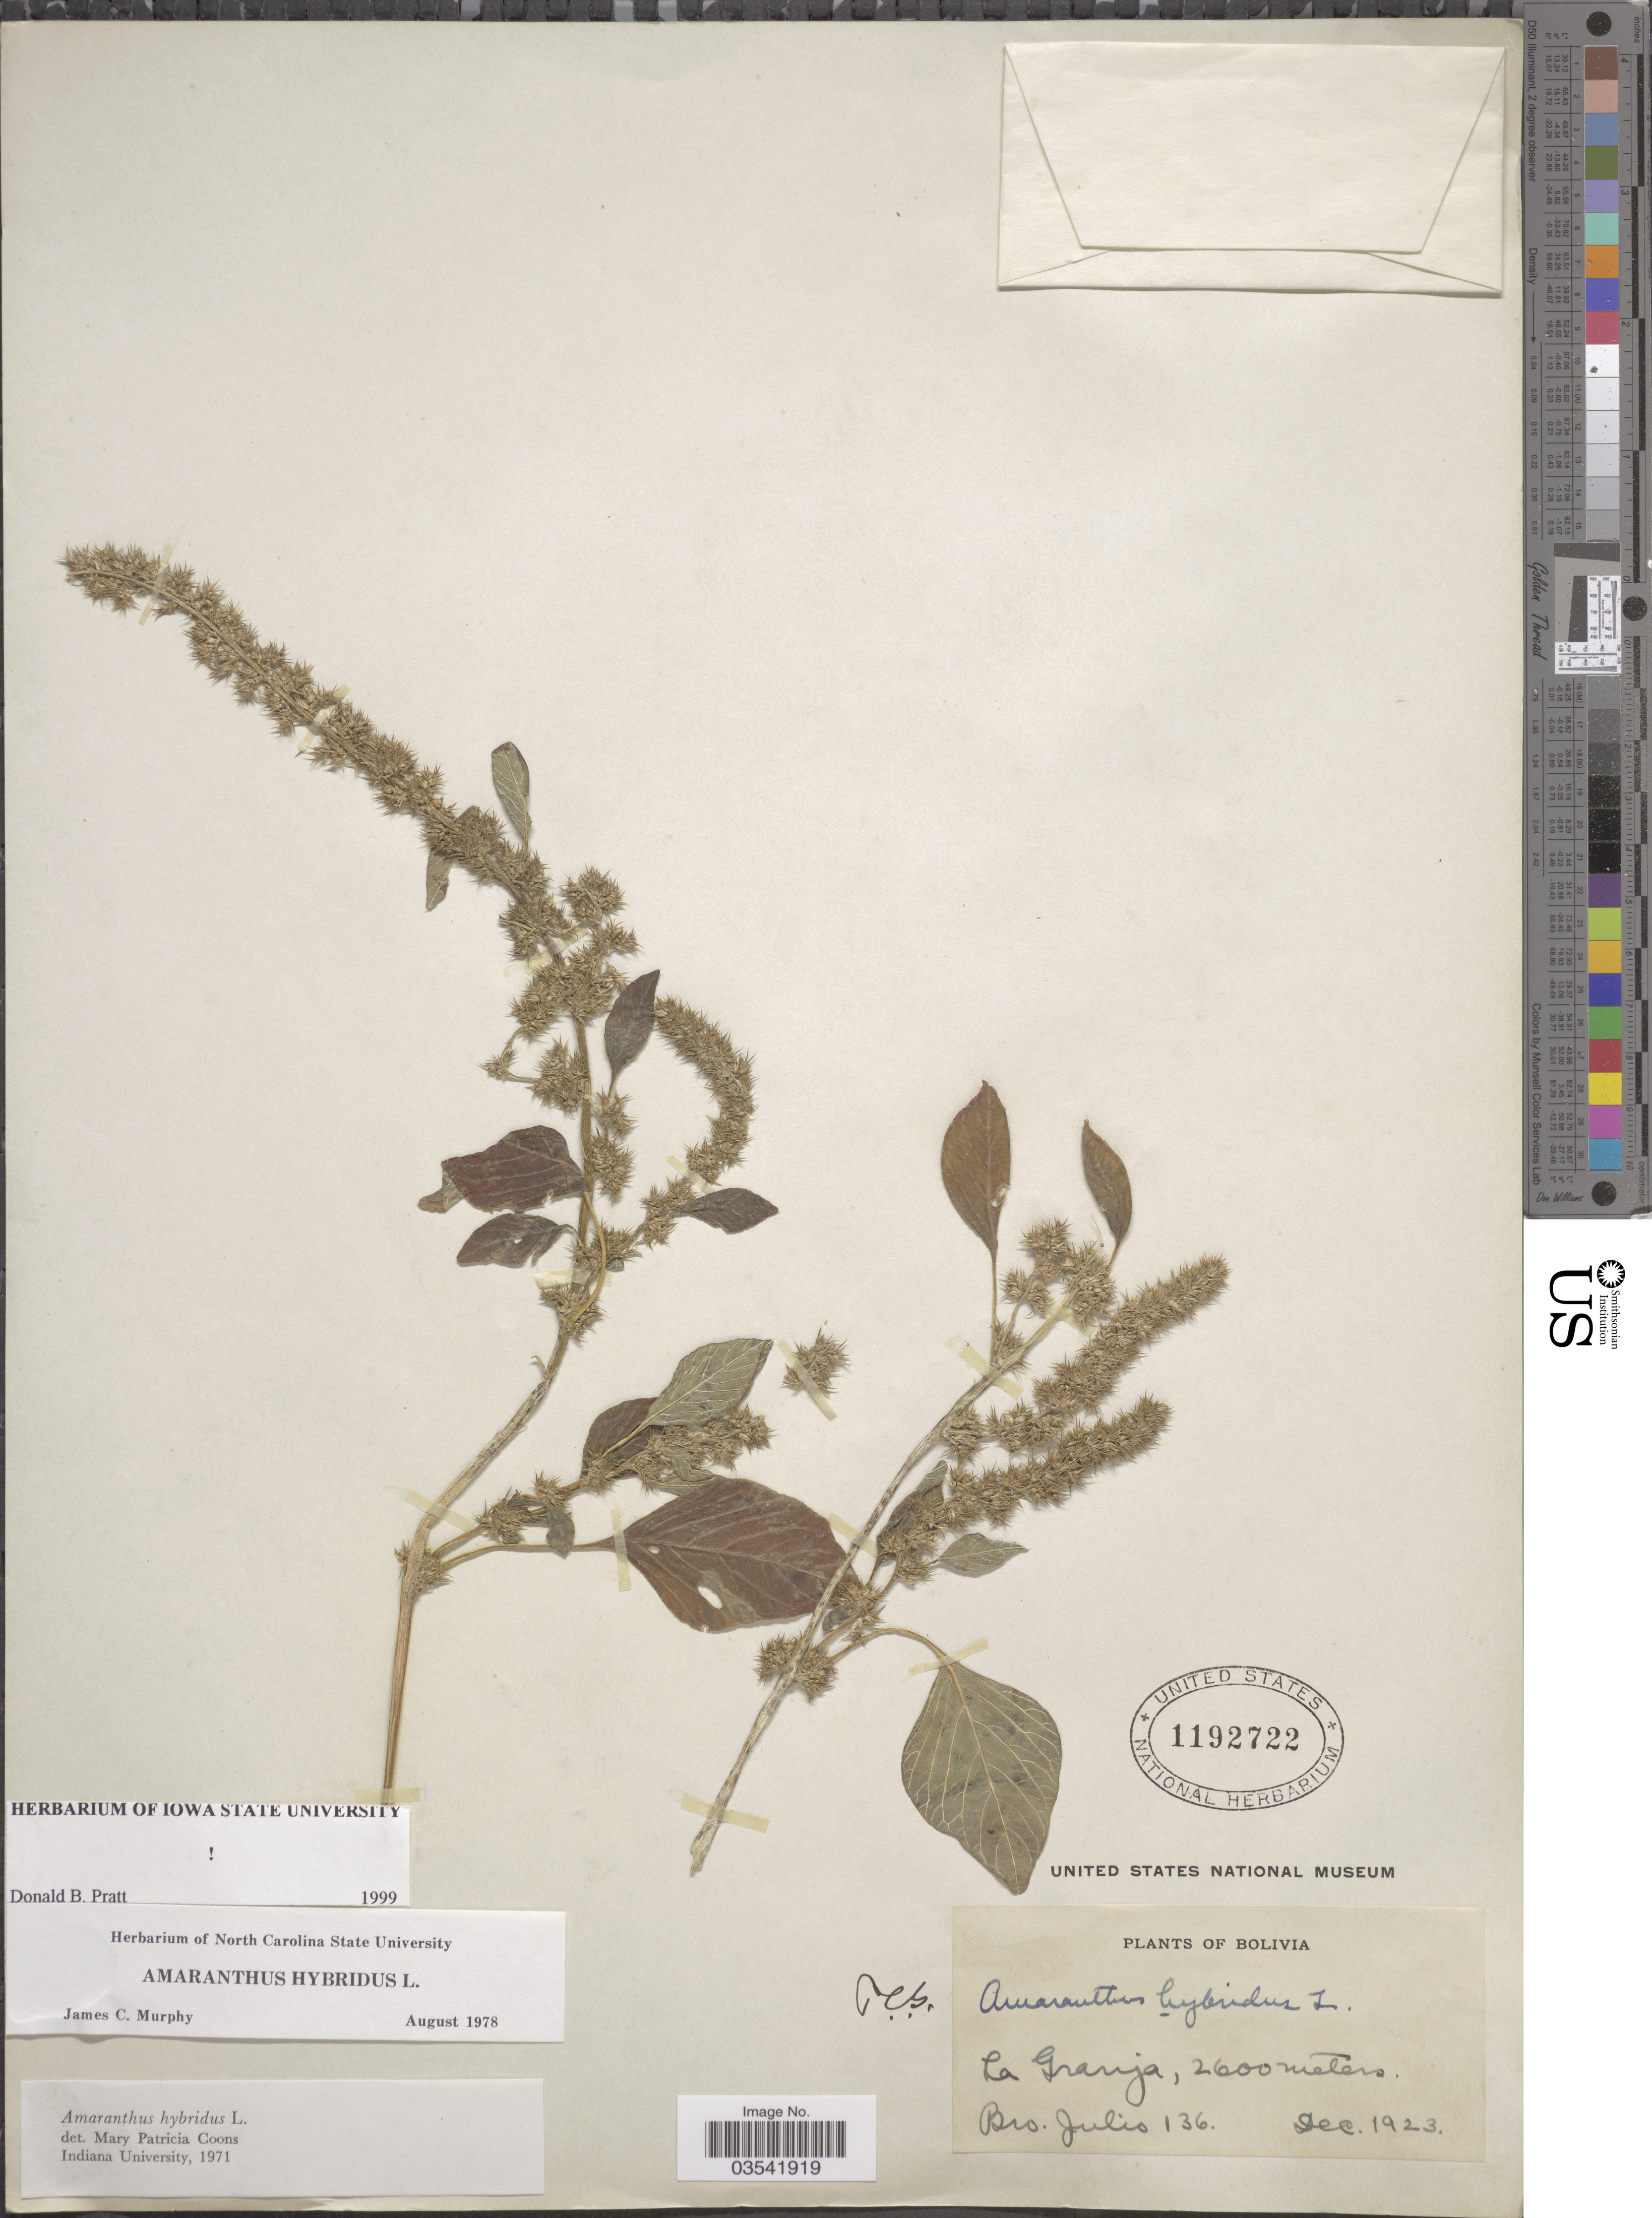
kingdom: Plantae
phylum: Tracheophyta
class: Magnoliopsida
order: Caryophyllales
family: Amaranthaceae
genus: Amaranthus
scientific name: Amaranthus hybridus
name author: L.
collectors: Bro. Julio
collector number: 136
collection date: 1923-12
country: Bolivia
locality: La Granja.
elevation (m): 2600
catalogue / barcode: US 1192722